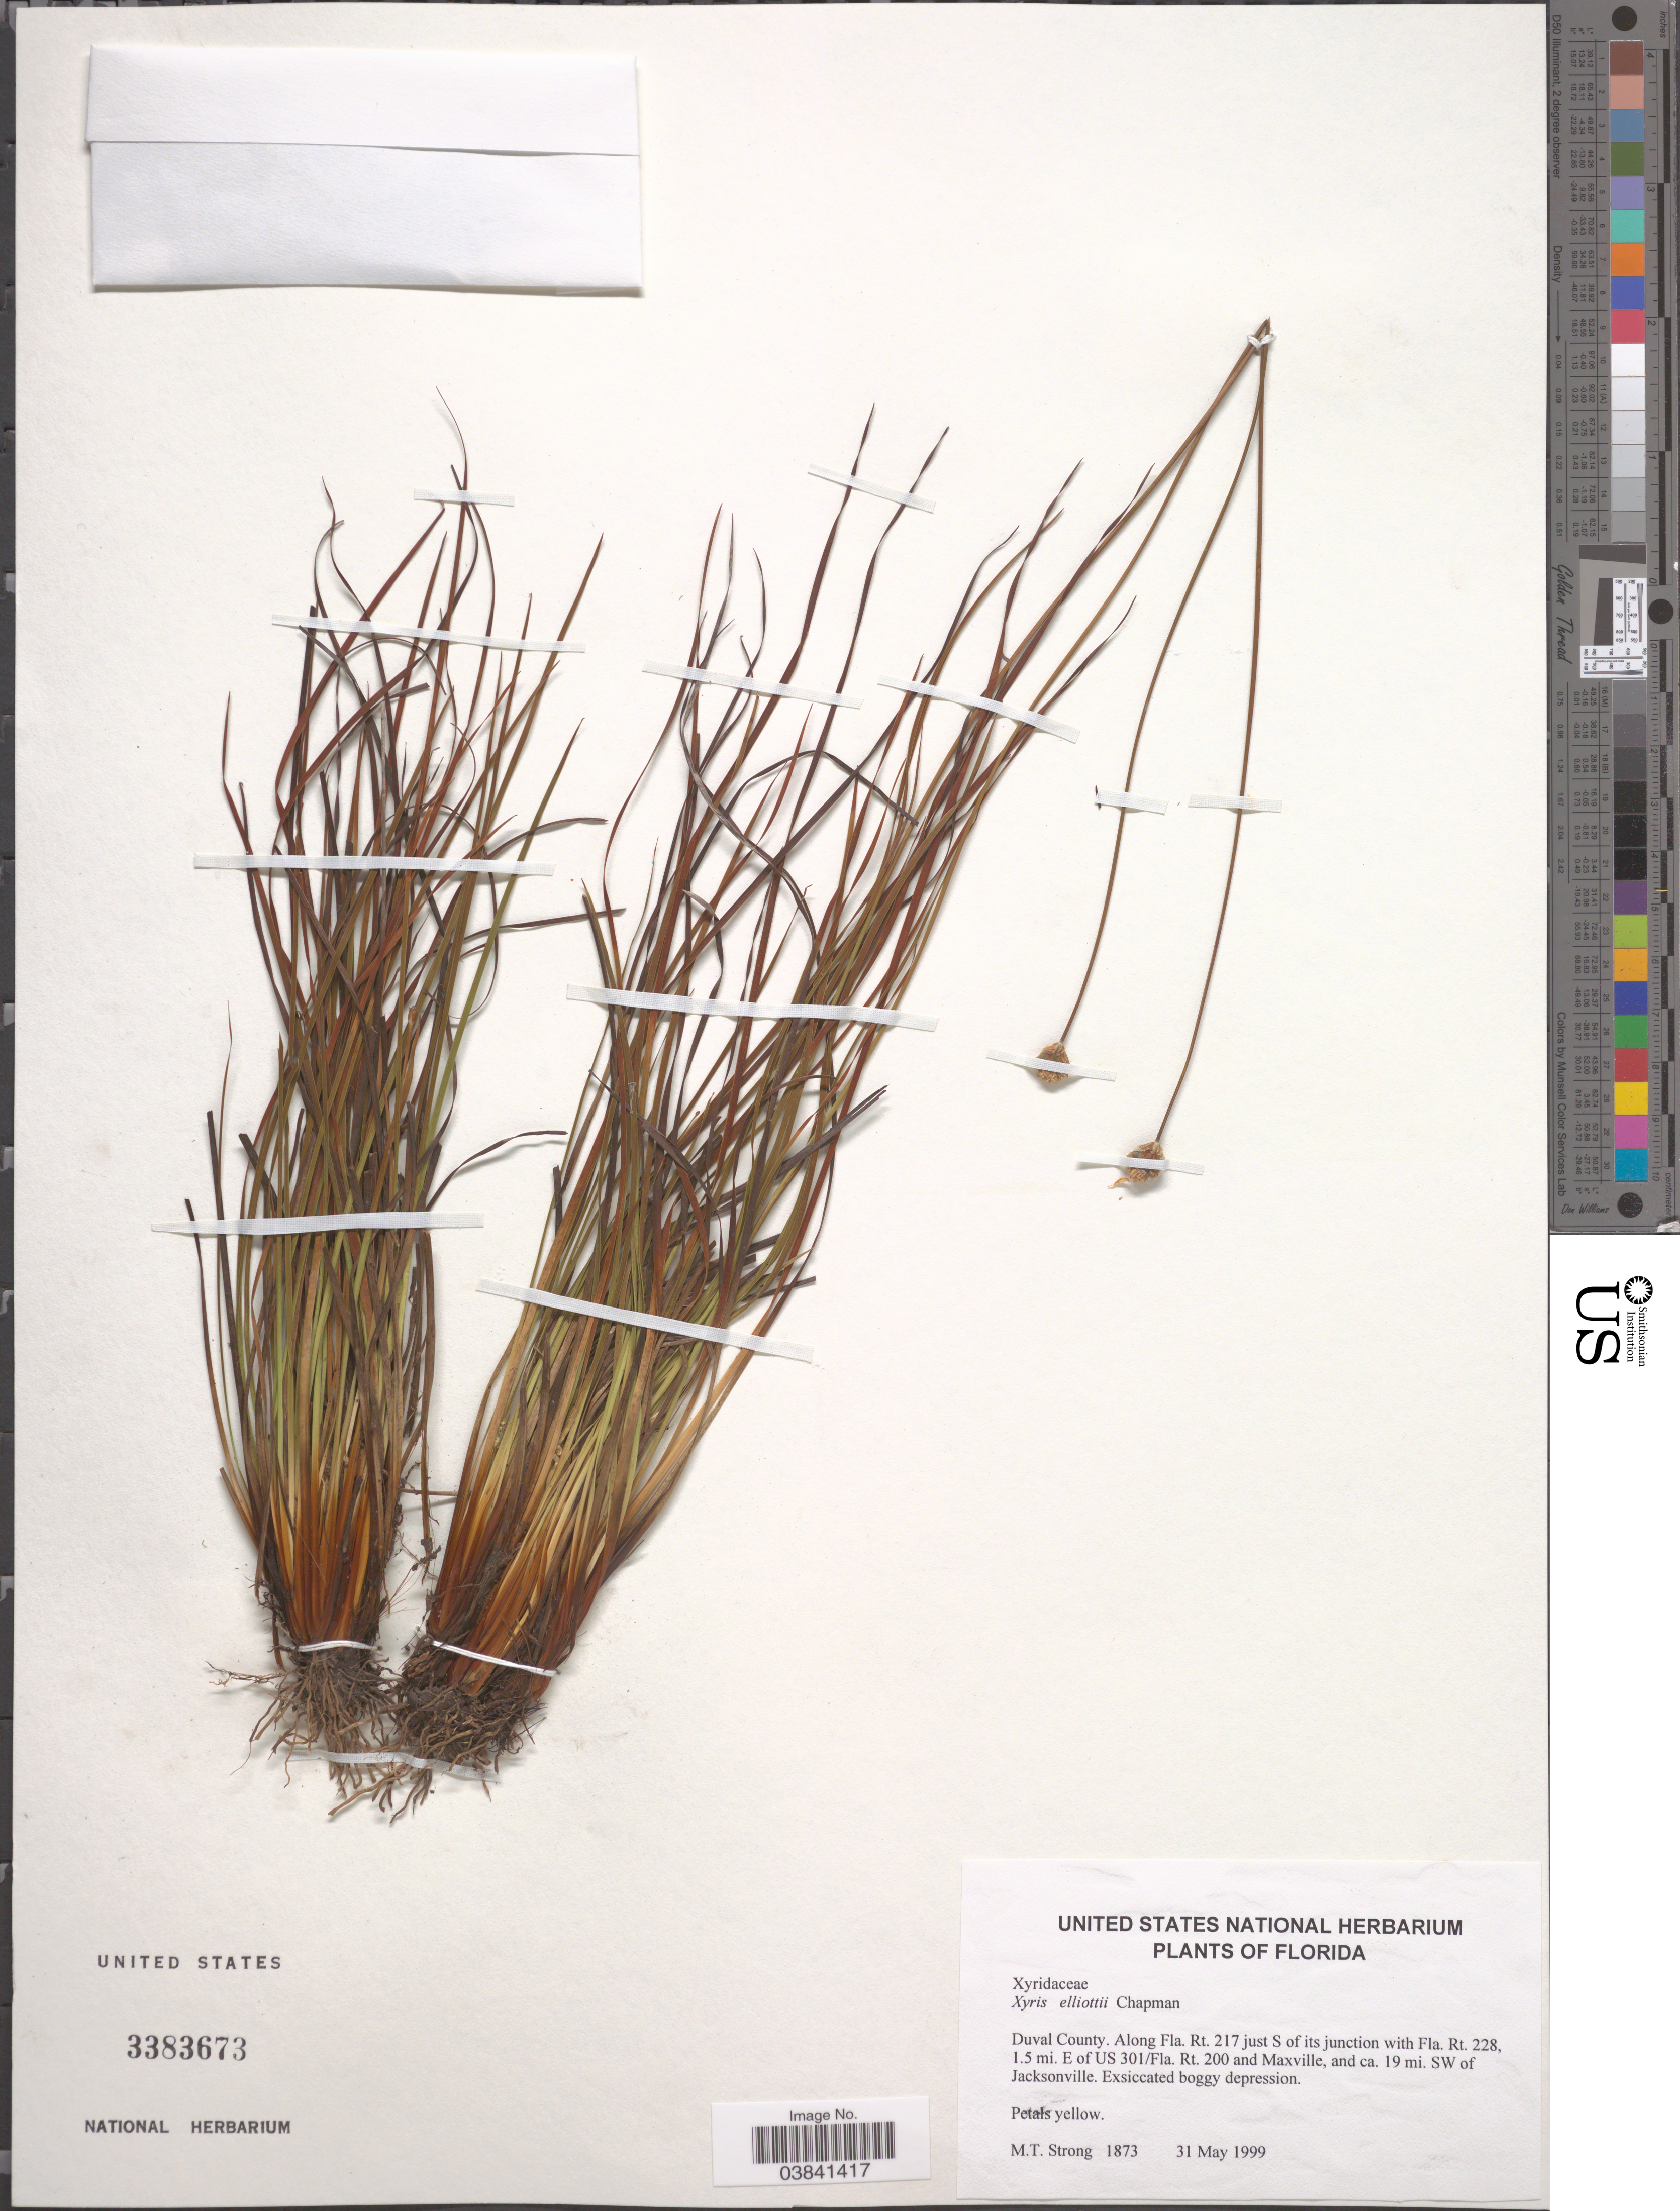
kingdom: Plantae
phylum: Tracheophyta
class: Liliopsida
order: Poales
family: Xyridaceae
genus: Xyris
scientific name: Xyris elliottii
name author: Chapm.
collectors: M. T. Strong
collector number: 1873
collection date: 1999-05-31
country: United States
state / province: Florida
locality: Duval County: Along Fla. Rt. 217 just S of its junction with Fla. Rt. 228, 1.5 mi. E of US 301/Fla. Rt. 200 and Maxville, and ca. 19 mi. SW of Jacksonville.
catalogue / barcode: US 3383673